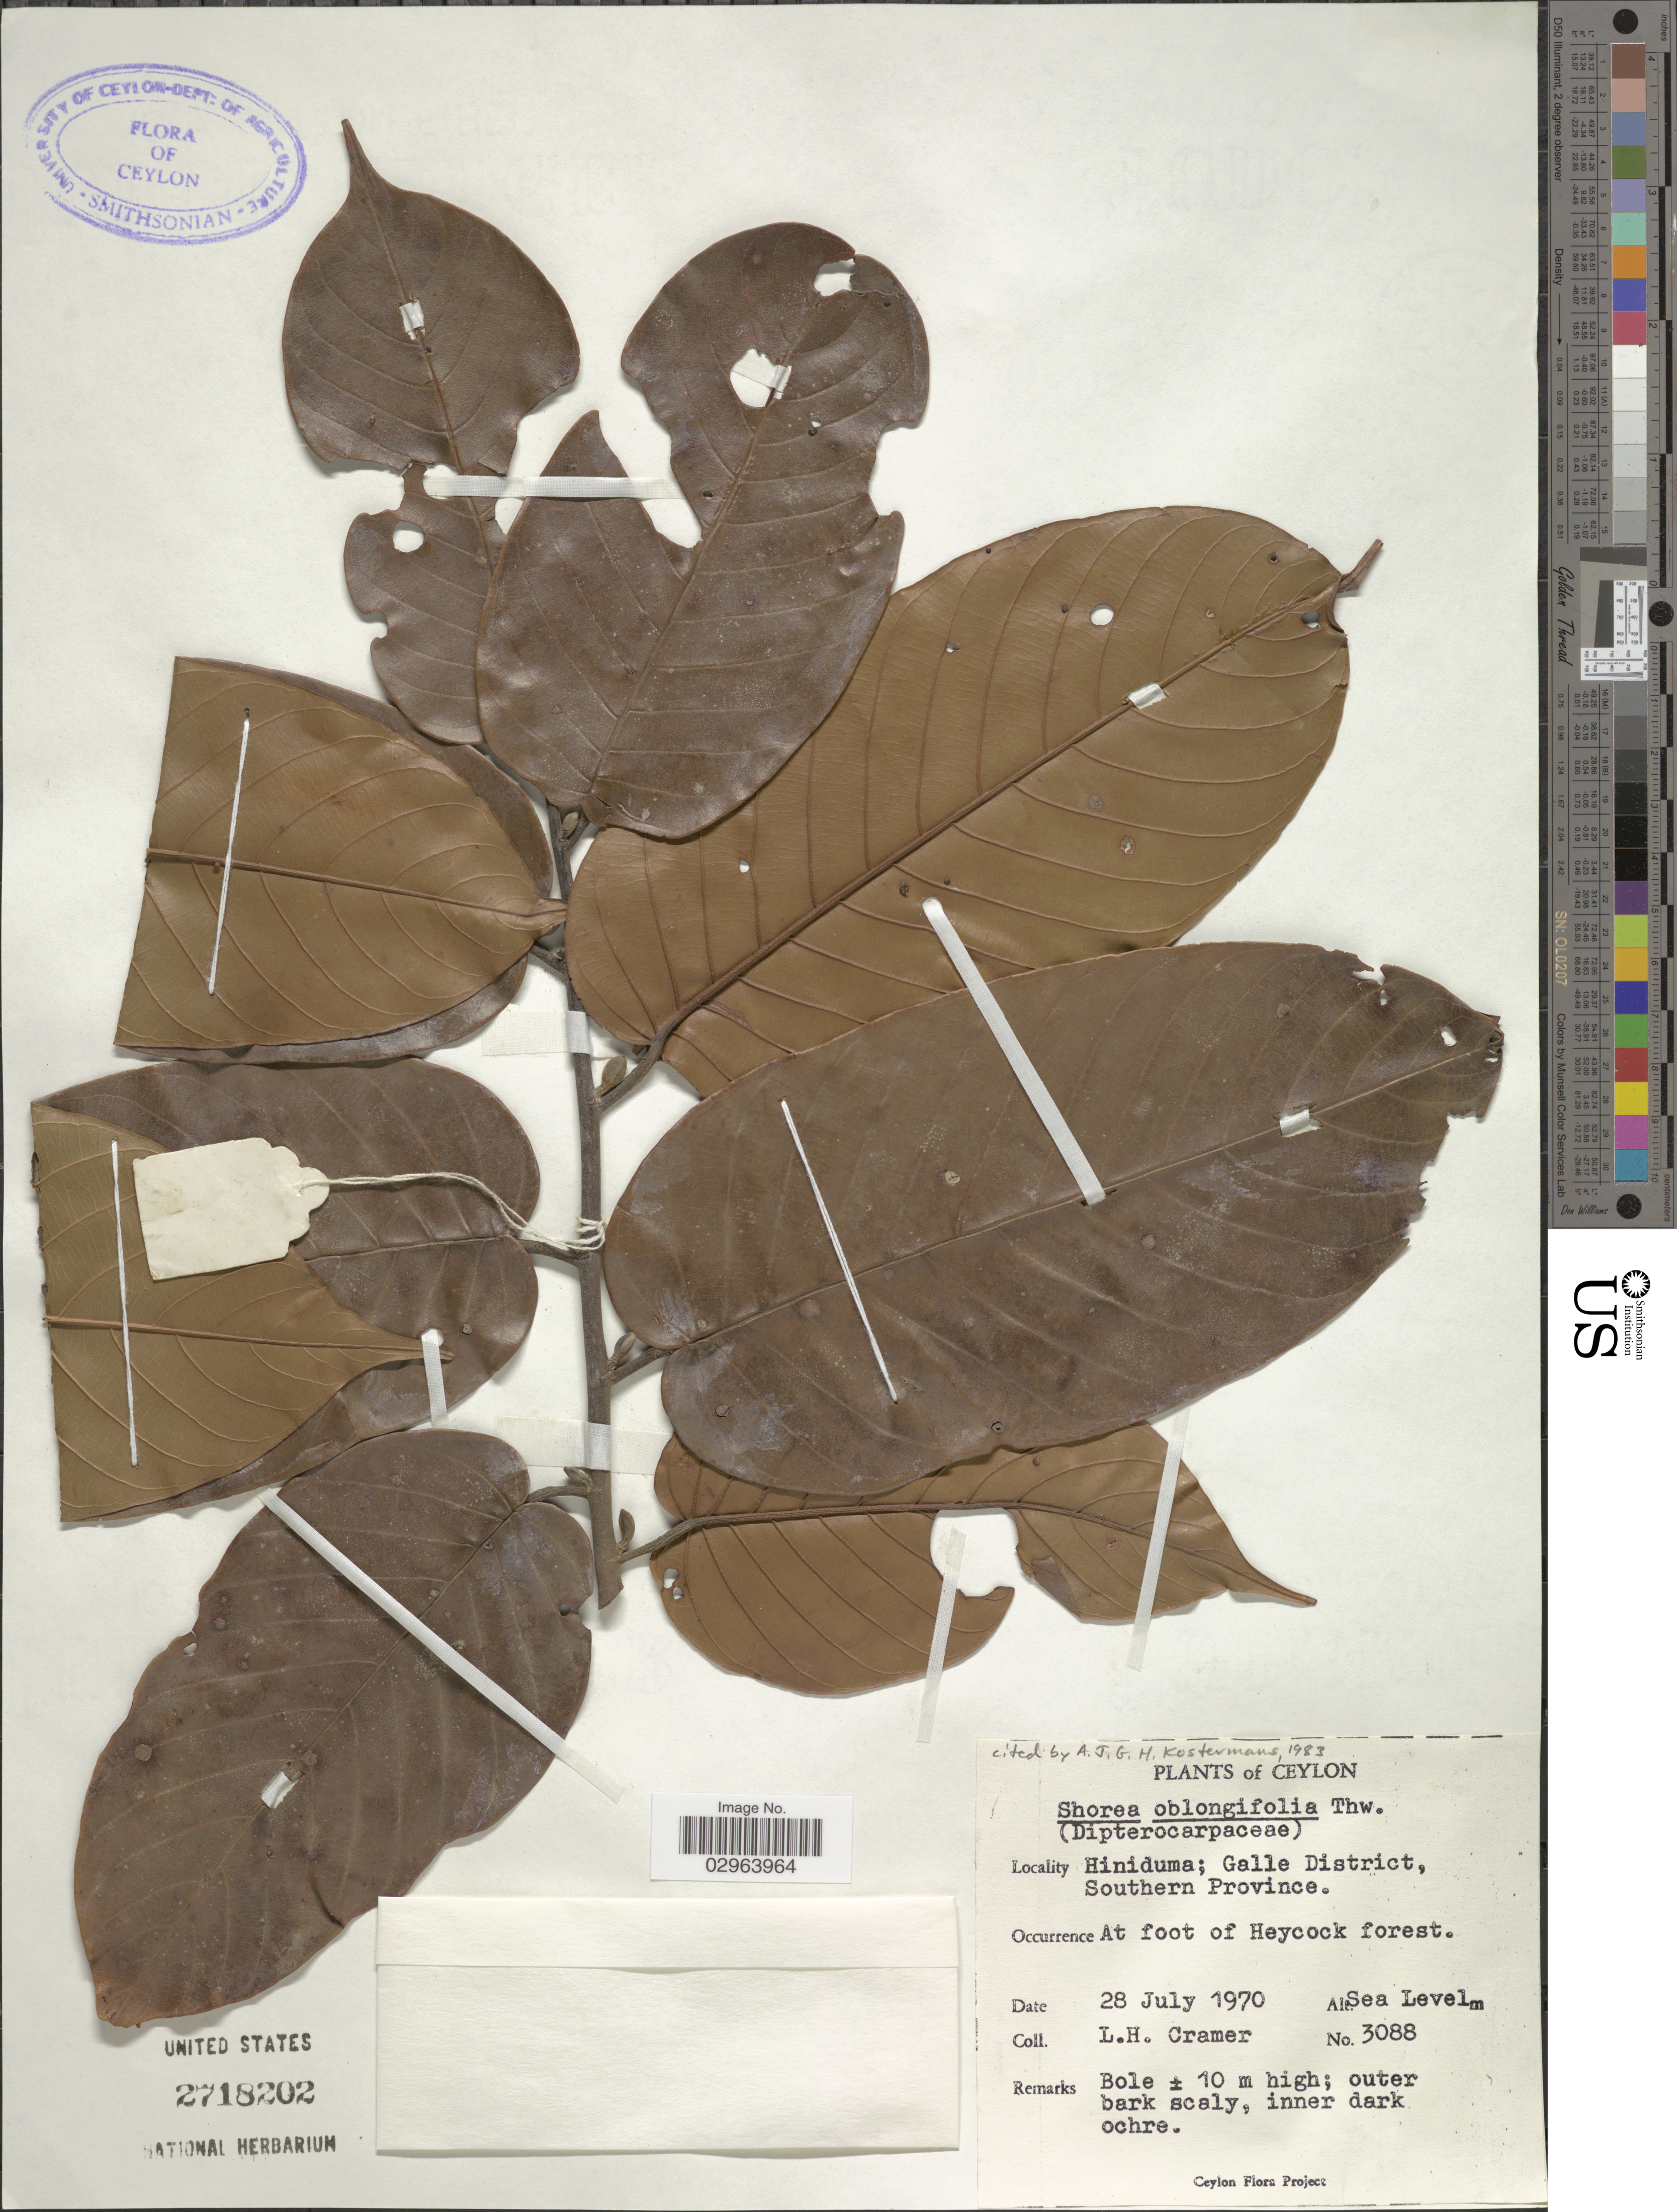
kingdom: Plantae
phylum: Tracheophyta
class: Magnoliopsida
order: Malvales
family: Dipterocarpaceae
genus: Shorea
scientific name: Shorea oblongifolia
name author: Thwaites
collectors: L. H. Cramer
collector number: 3088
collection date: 1970-07-28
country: Sri Lanka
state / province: Southern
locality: Ceylon, Hiniduma; Galle District. At foot of Heycock forest.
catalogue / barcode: US 2718202